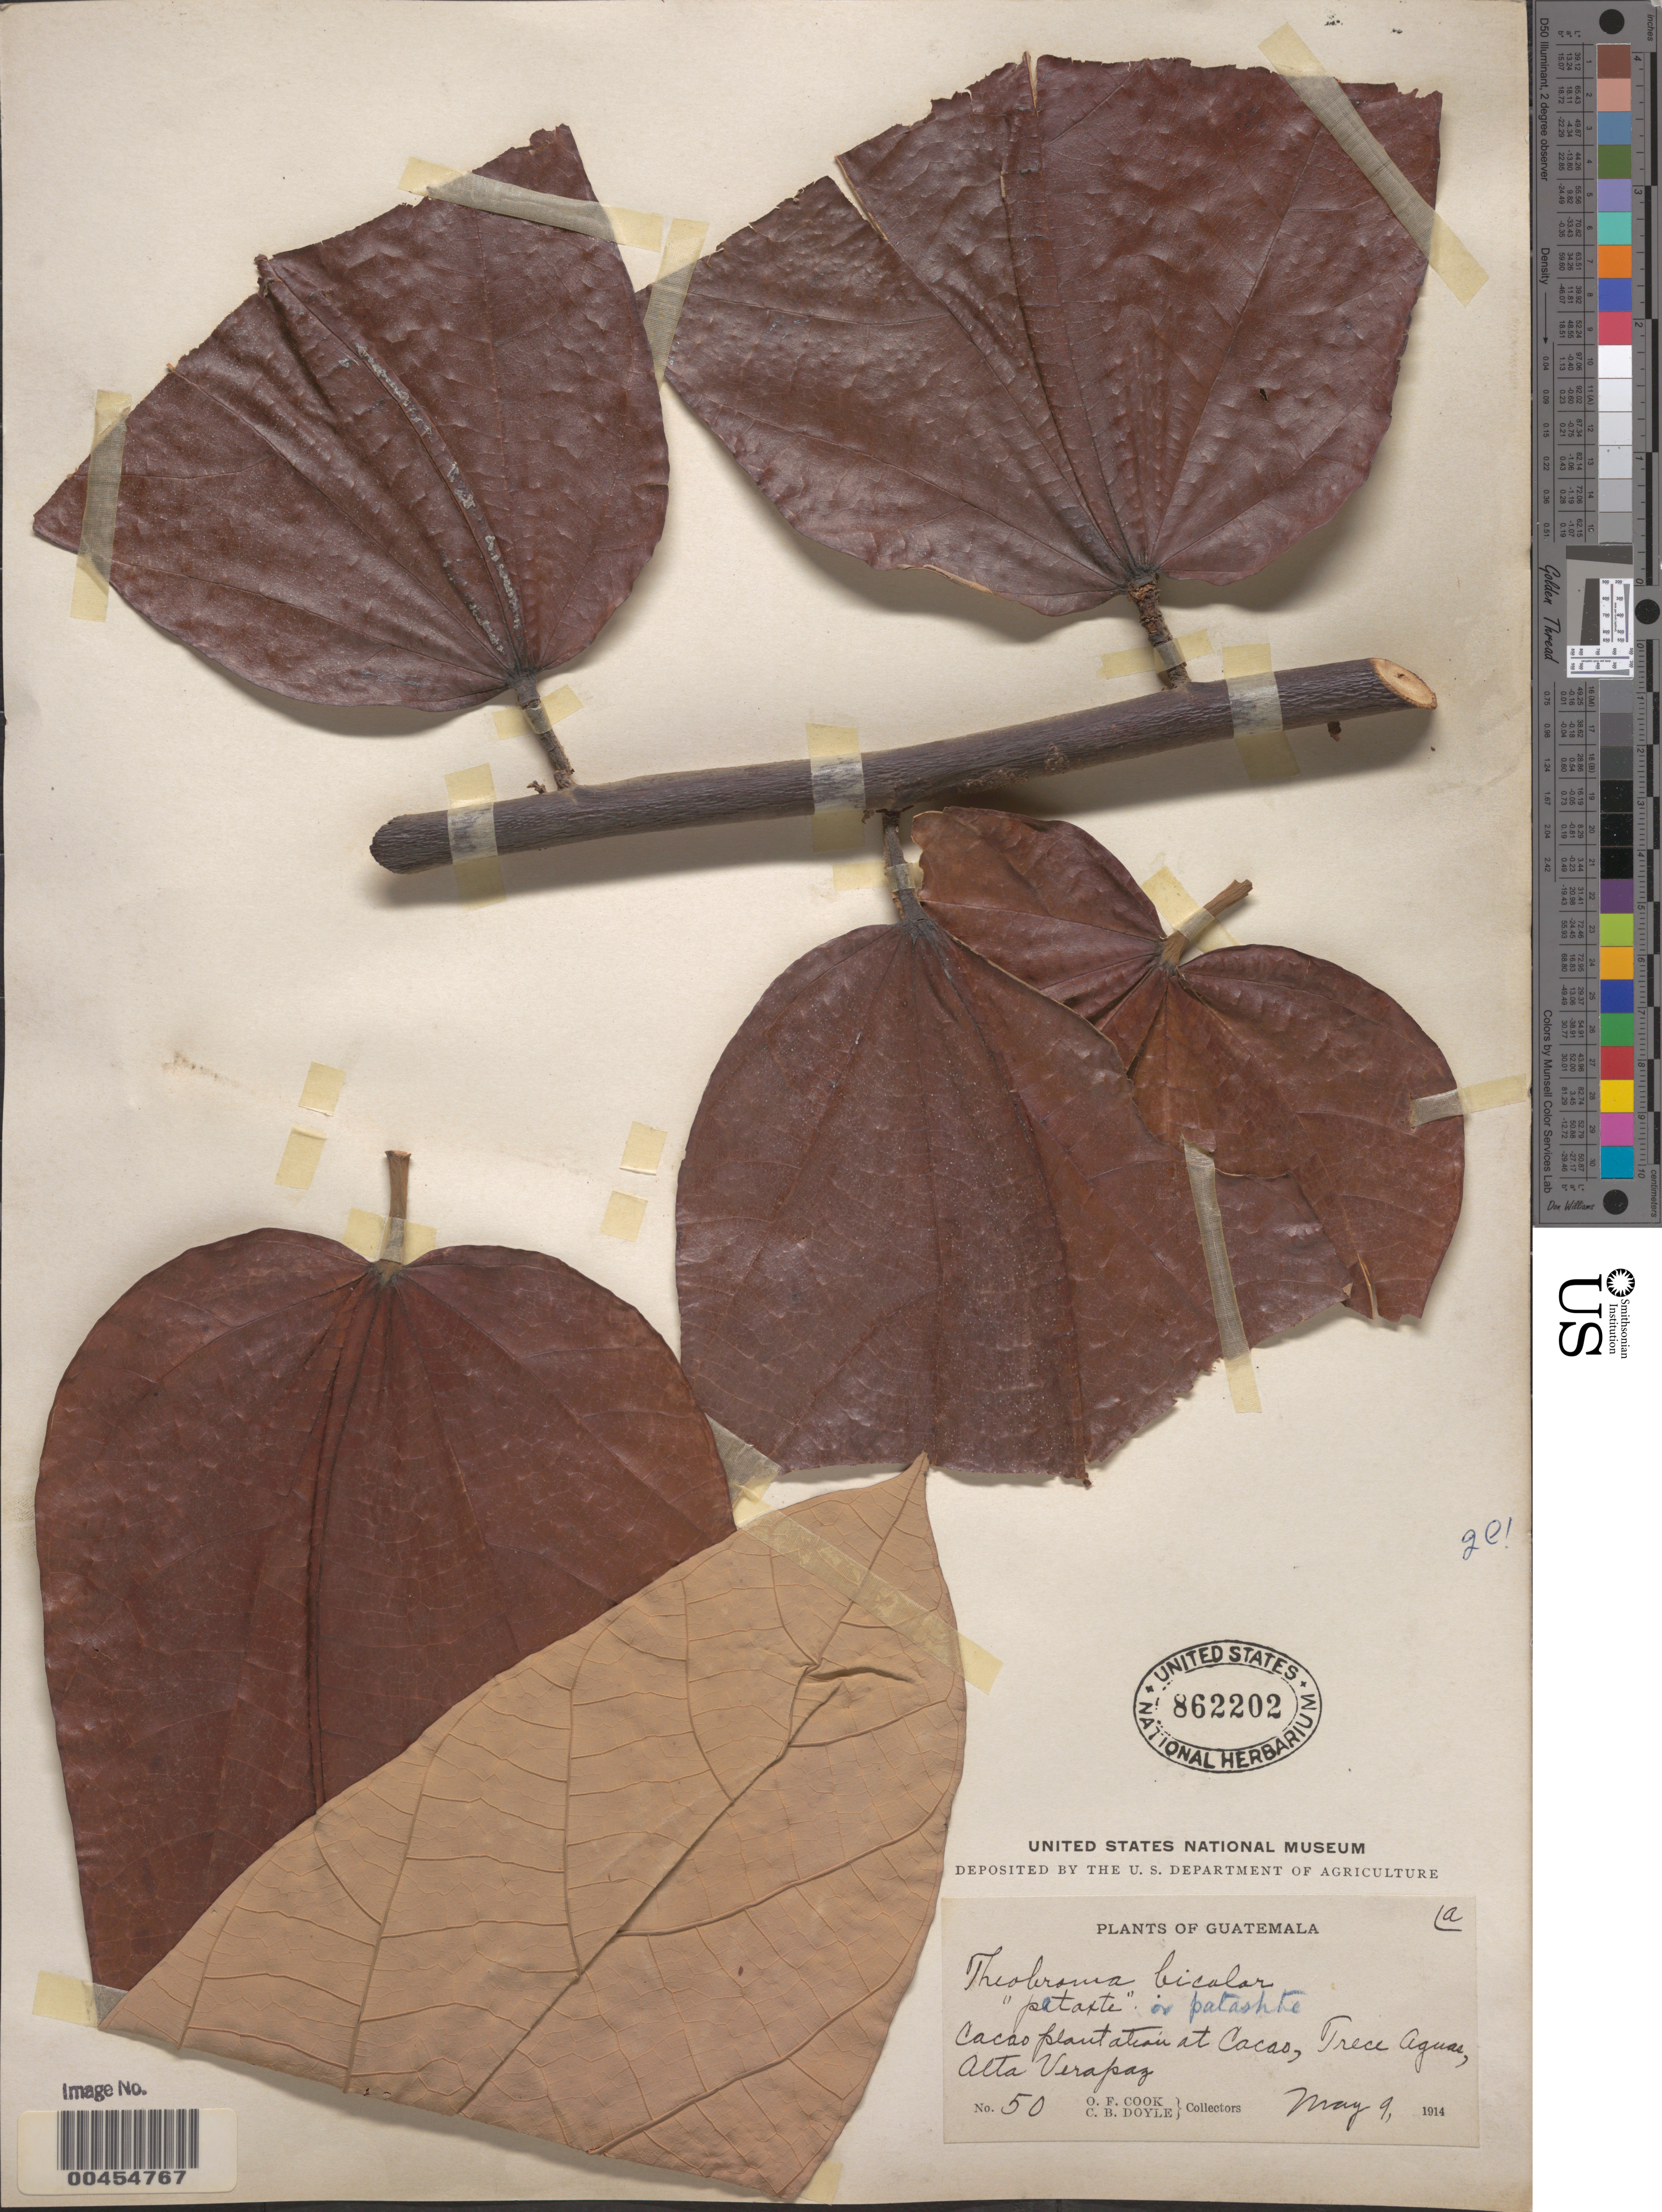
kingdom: Plantae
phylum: Tracheophyta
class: Magnoliopsida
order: Malvales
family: Malvaceae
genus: Theobroma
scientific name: Theobroma bicolor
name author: Bonpl.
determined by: Dorr, L. J., (BOT), Smithsonian Institution - National Museum of Natural History (UNITED STATES)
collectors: O. F. Cook & C. Doyle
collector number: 50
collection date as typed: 09 May 1914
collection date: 1914-05-09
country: Guatemala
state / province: Alta Verapaz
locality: Cacao plantation at Cacao; Trece Aguas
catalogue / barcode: US 862202